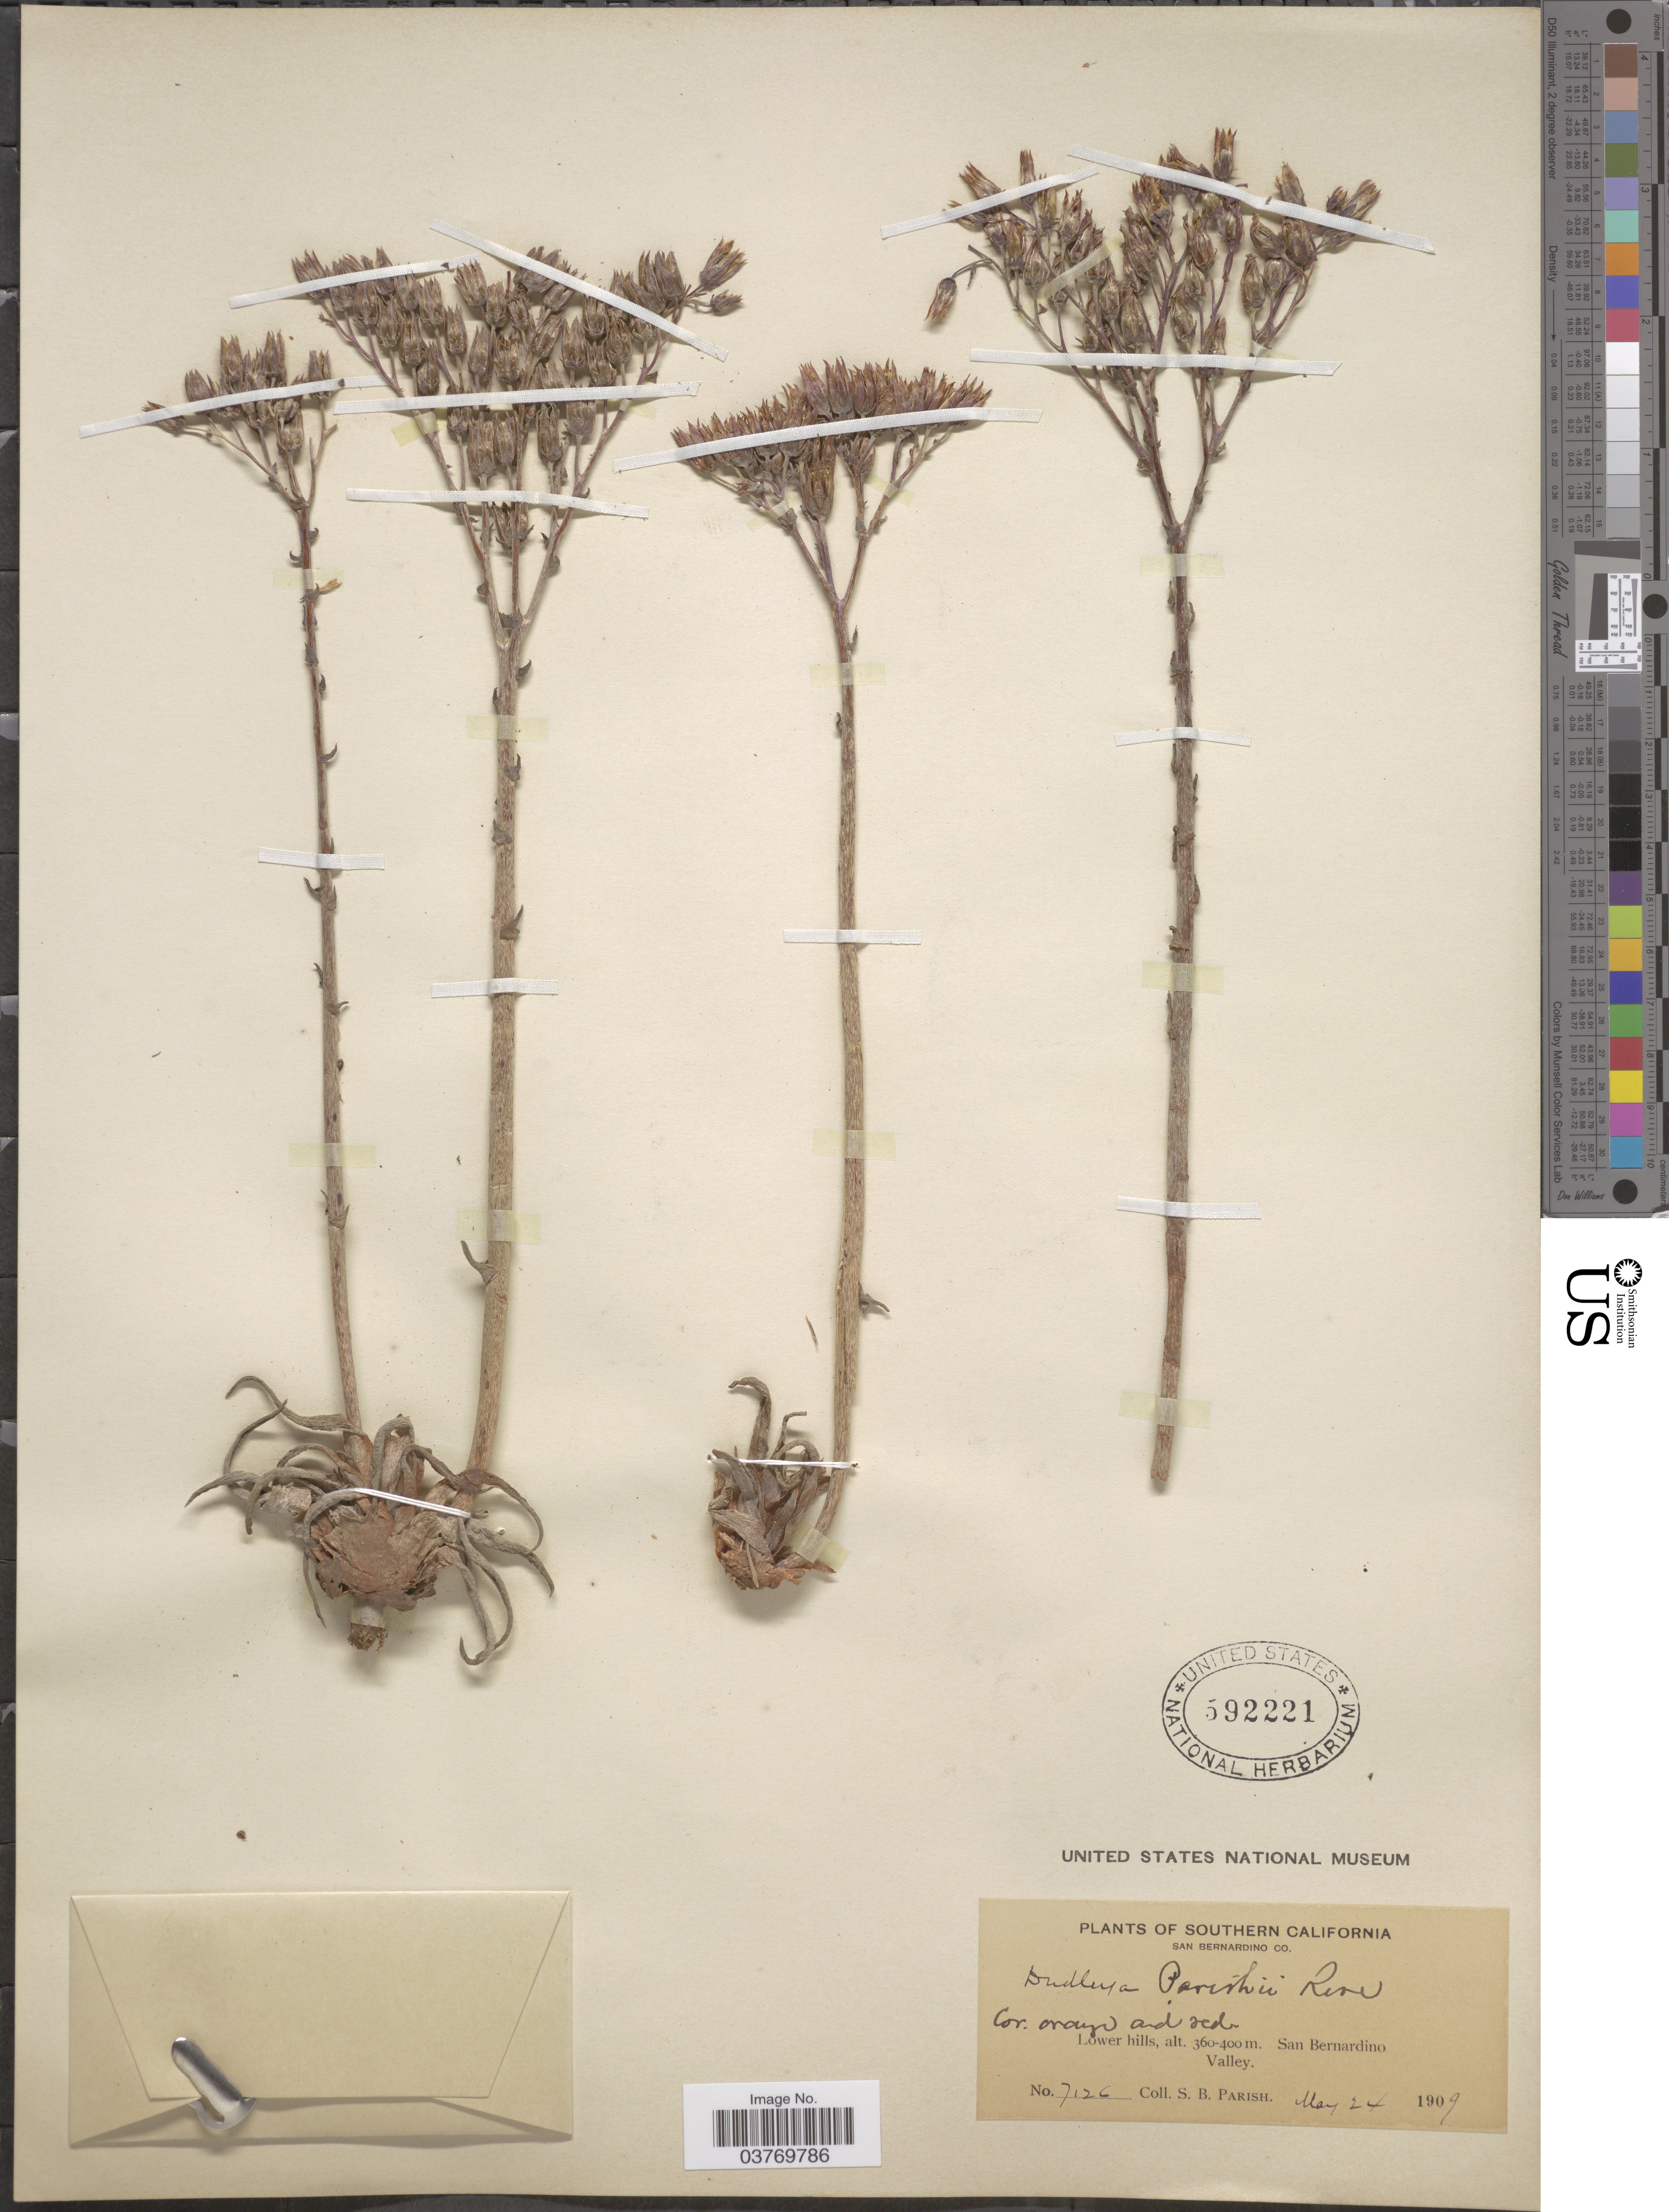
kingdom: Plantae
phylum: Tracheophyta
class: Magnoliopsida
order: Saxifragales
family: Crassulaceae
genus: Dudleya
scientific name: Dudleya parishii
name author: Rose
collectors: S. B. Parish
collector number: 7126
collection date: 1909-05-24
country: United States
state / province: California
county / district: San Bernardino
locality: Southern California. San Bernardino Co. San Bernardino Valley.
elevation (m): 360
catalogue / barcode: US 592221